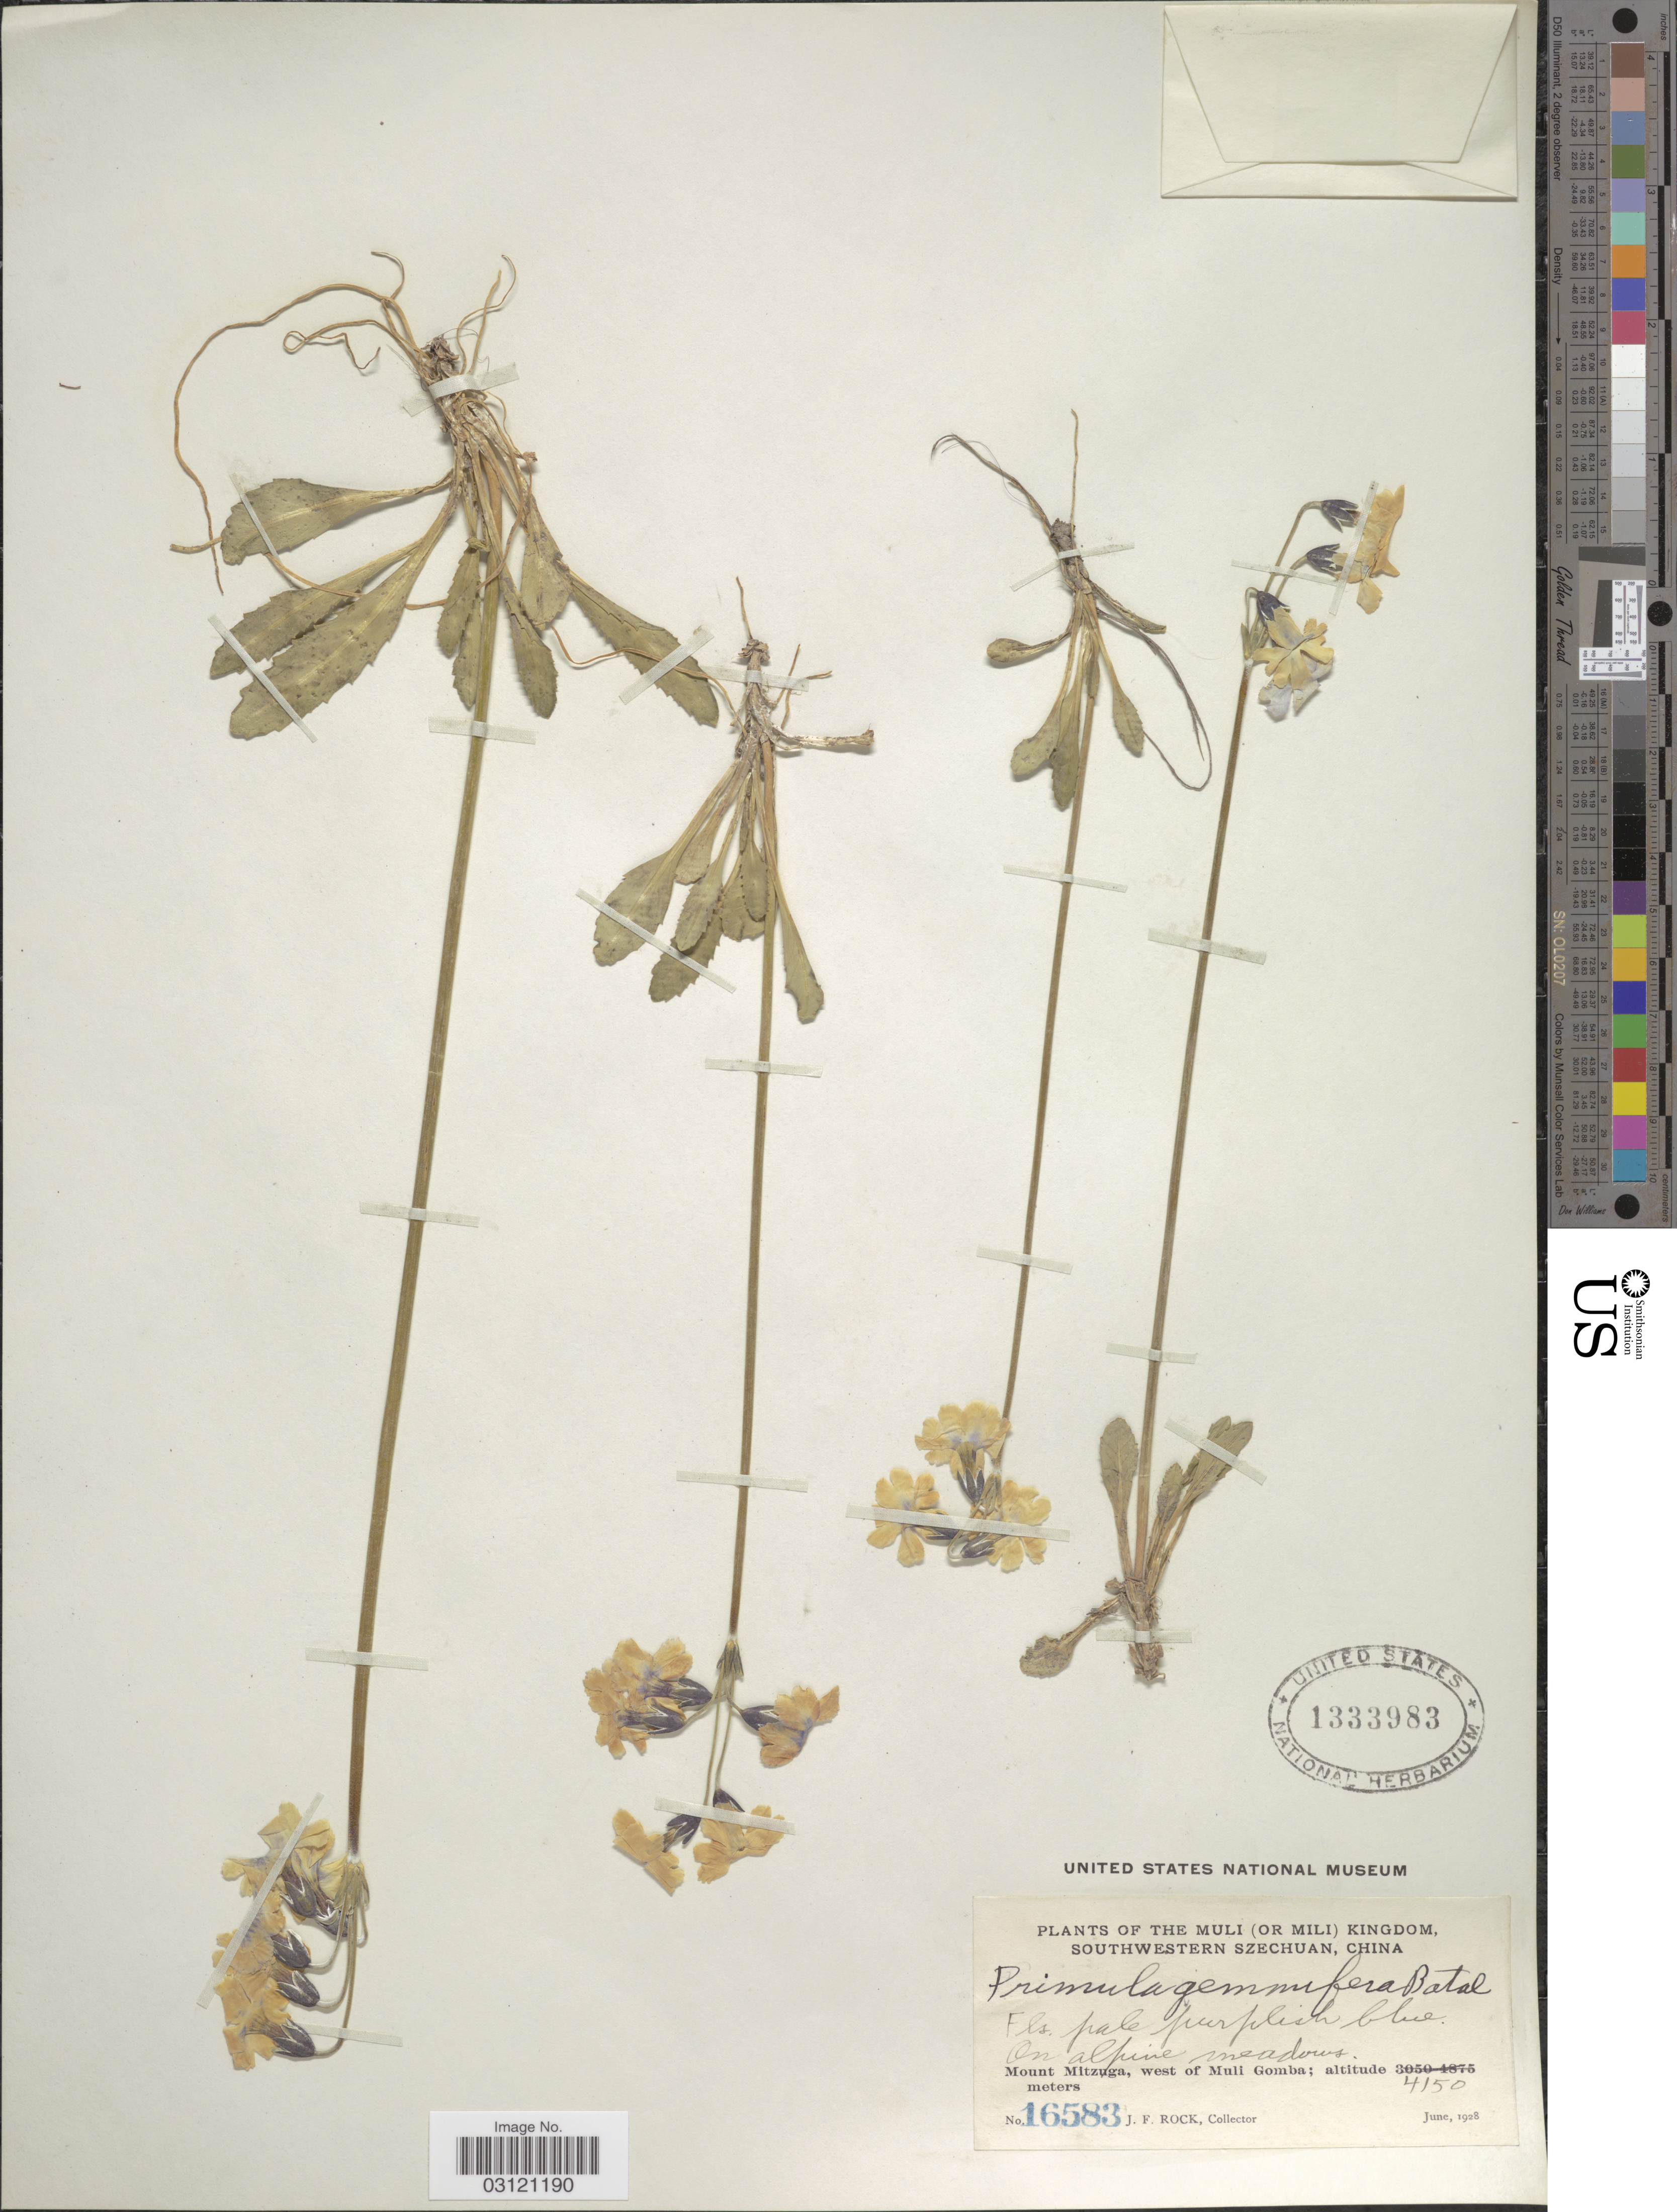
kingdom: Plantae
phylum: Tracheophyta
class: Magnoliopsida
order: Ericales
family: Primulaceae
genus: Primula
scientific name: Primula gemmifera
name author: Batalin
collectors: J. Rock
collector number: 16583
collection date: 1928-06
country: China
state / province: Sichuan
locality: The Muli (Or Mili) Kingdom, Southwestern Szechuan, China, Mount Mitzuga, west of Muli Gomba.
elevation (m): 4150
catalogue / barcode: US 1333983